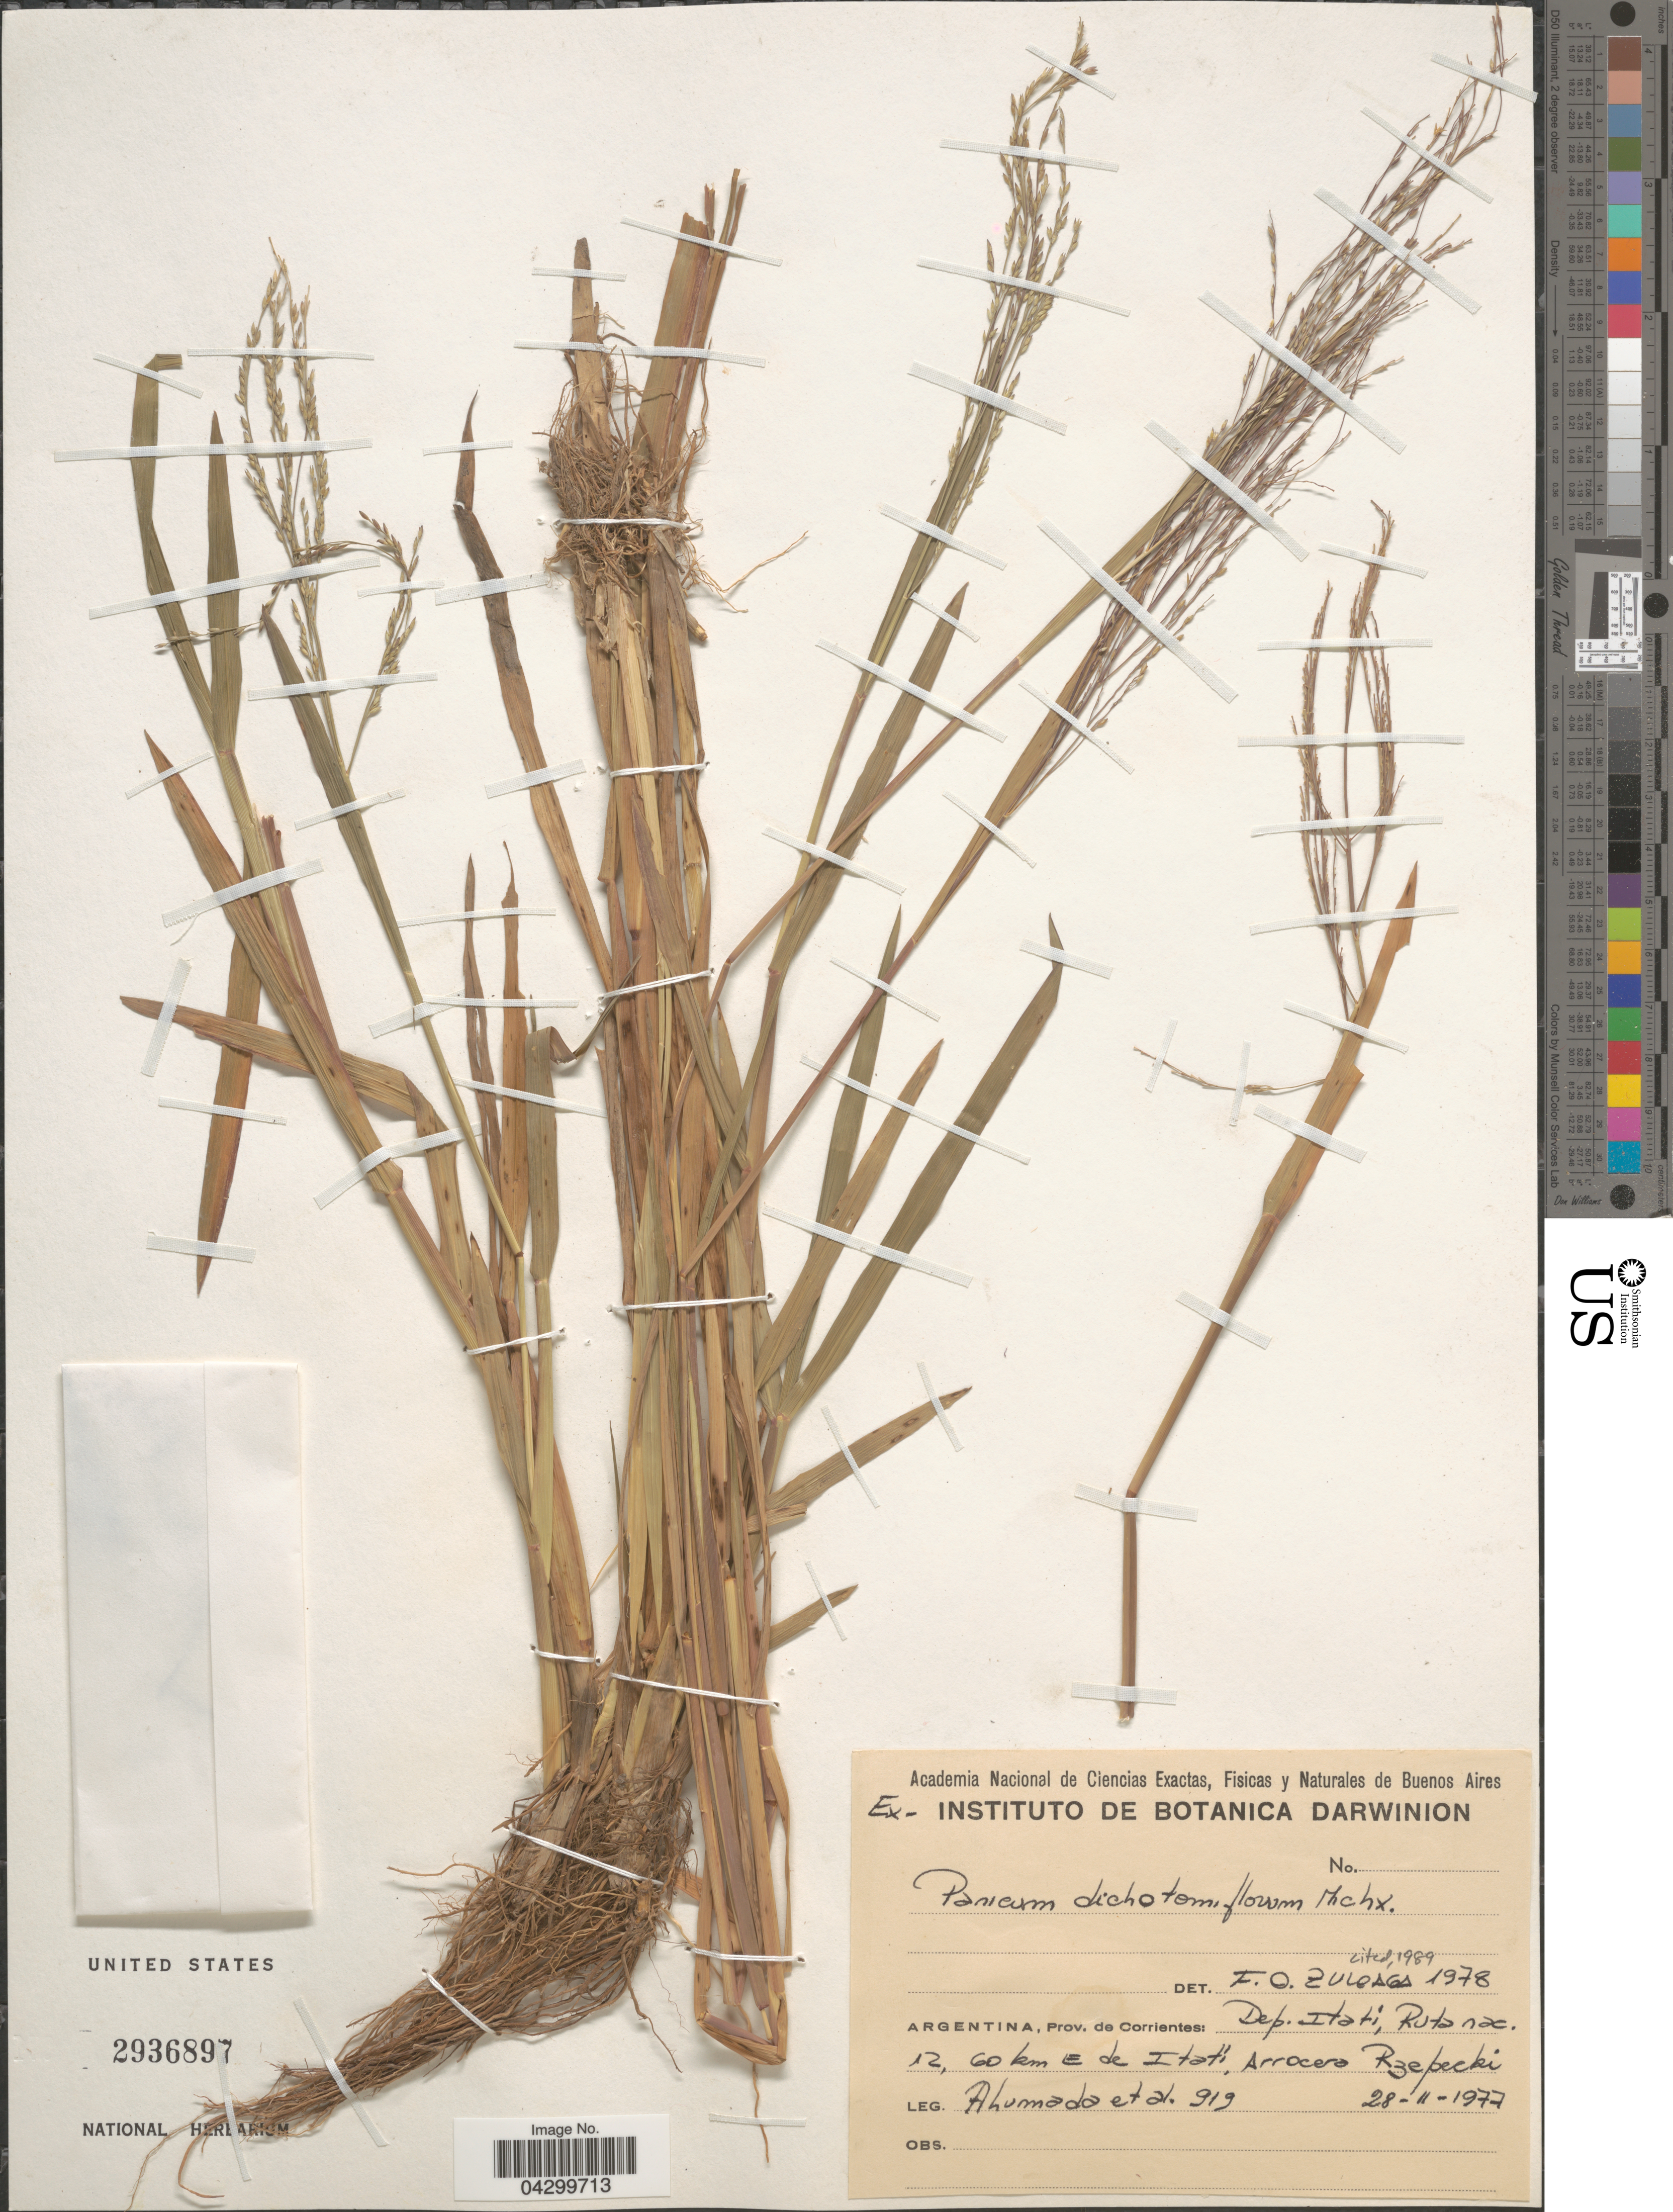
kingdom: Plantae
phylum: Tracheophyta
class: Liliopsida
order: Poales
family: Poaceae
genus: Panicum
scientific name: Panicum dichotomiflorum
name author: Michx.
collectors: -- Ahumada & et al.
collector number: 919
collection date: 1977-02-28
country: Argentina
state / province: Corrientes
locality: Dep. Itatí, Ruta nac. 12, 60 km E de Itatí, Arrocera Rzepecki.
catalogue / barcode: US 2936897